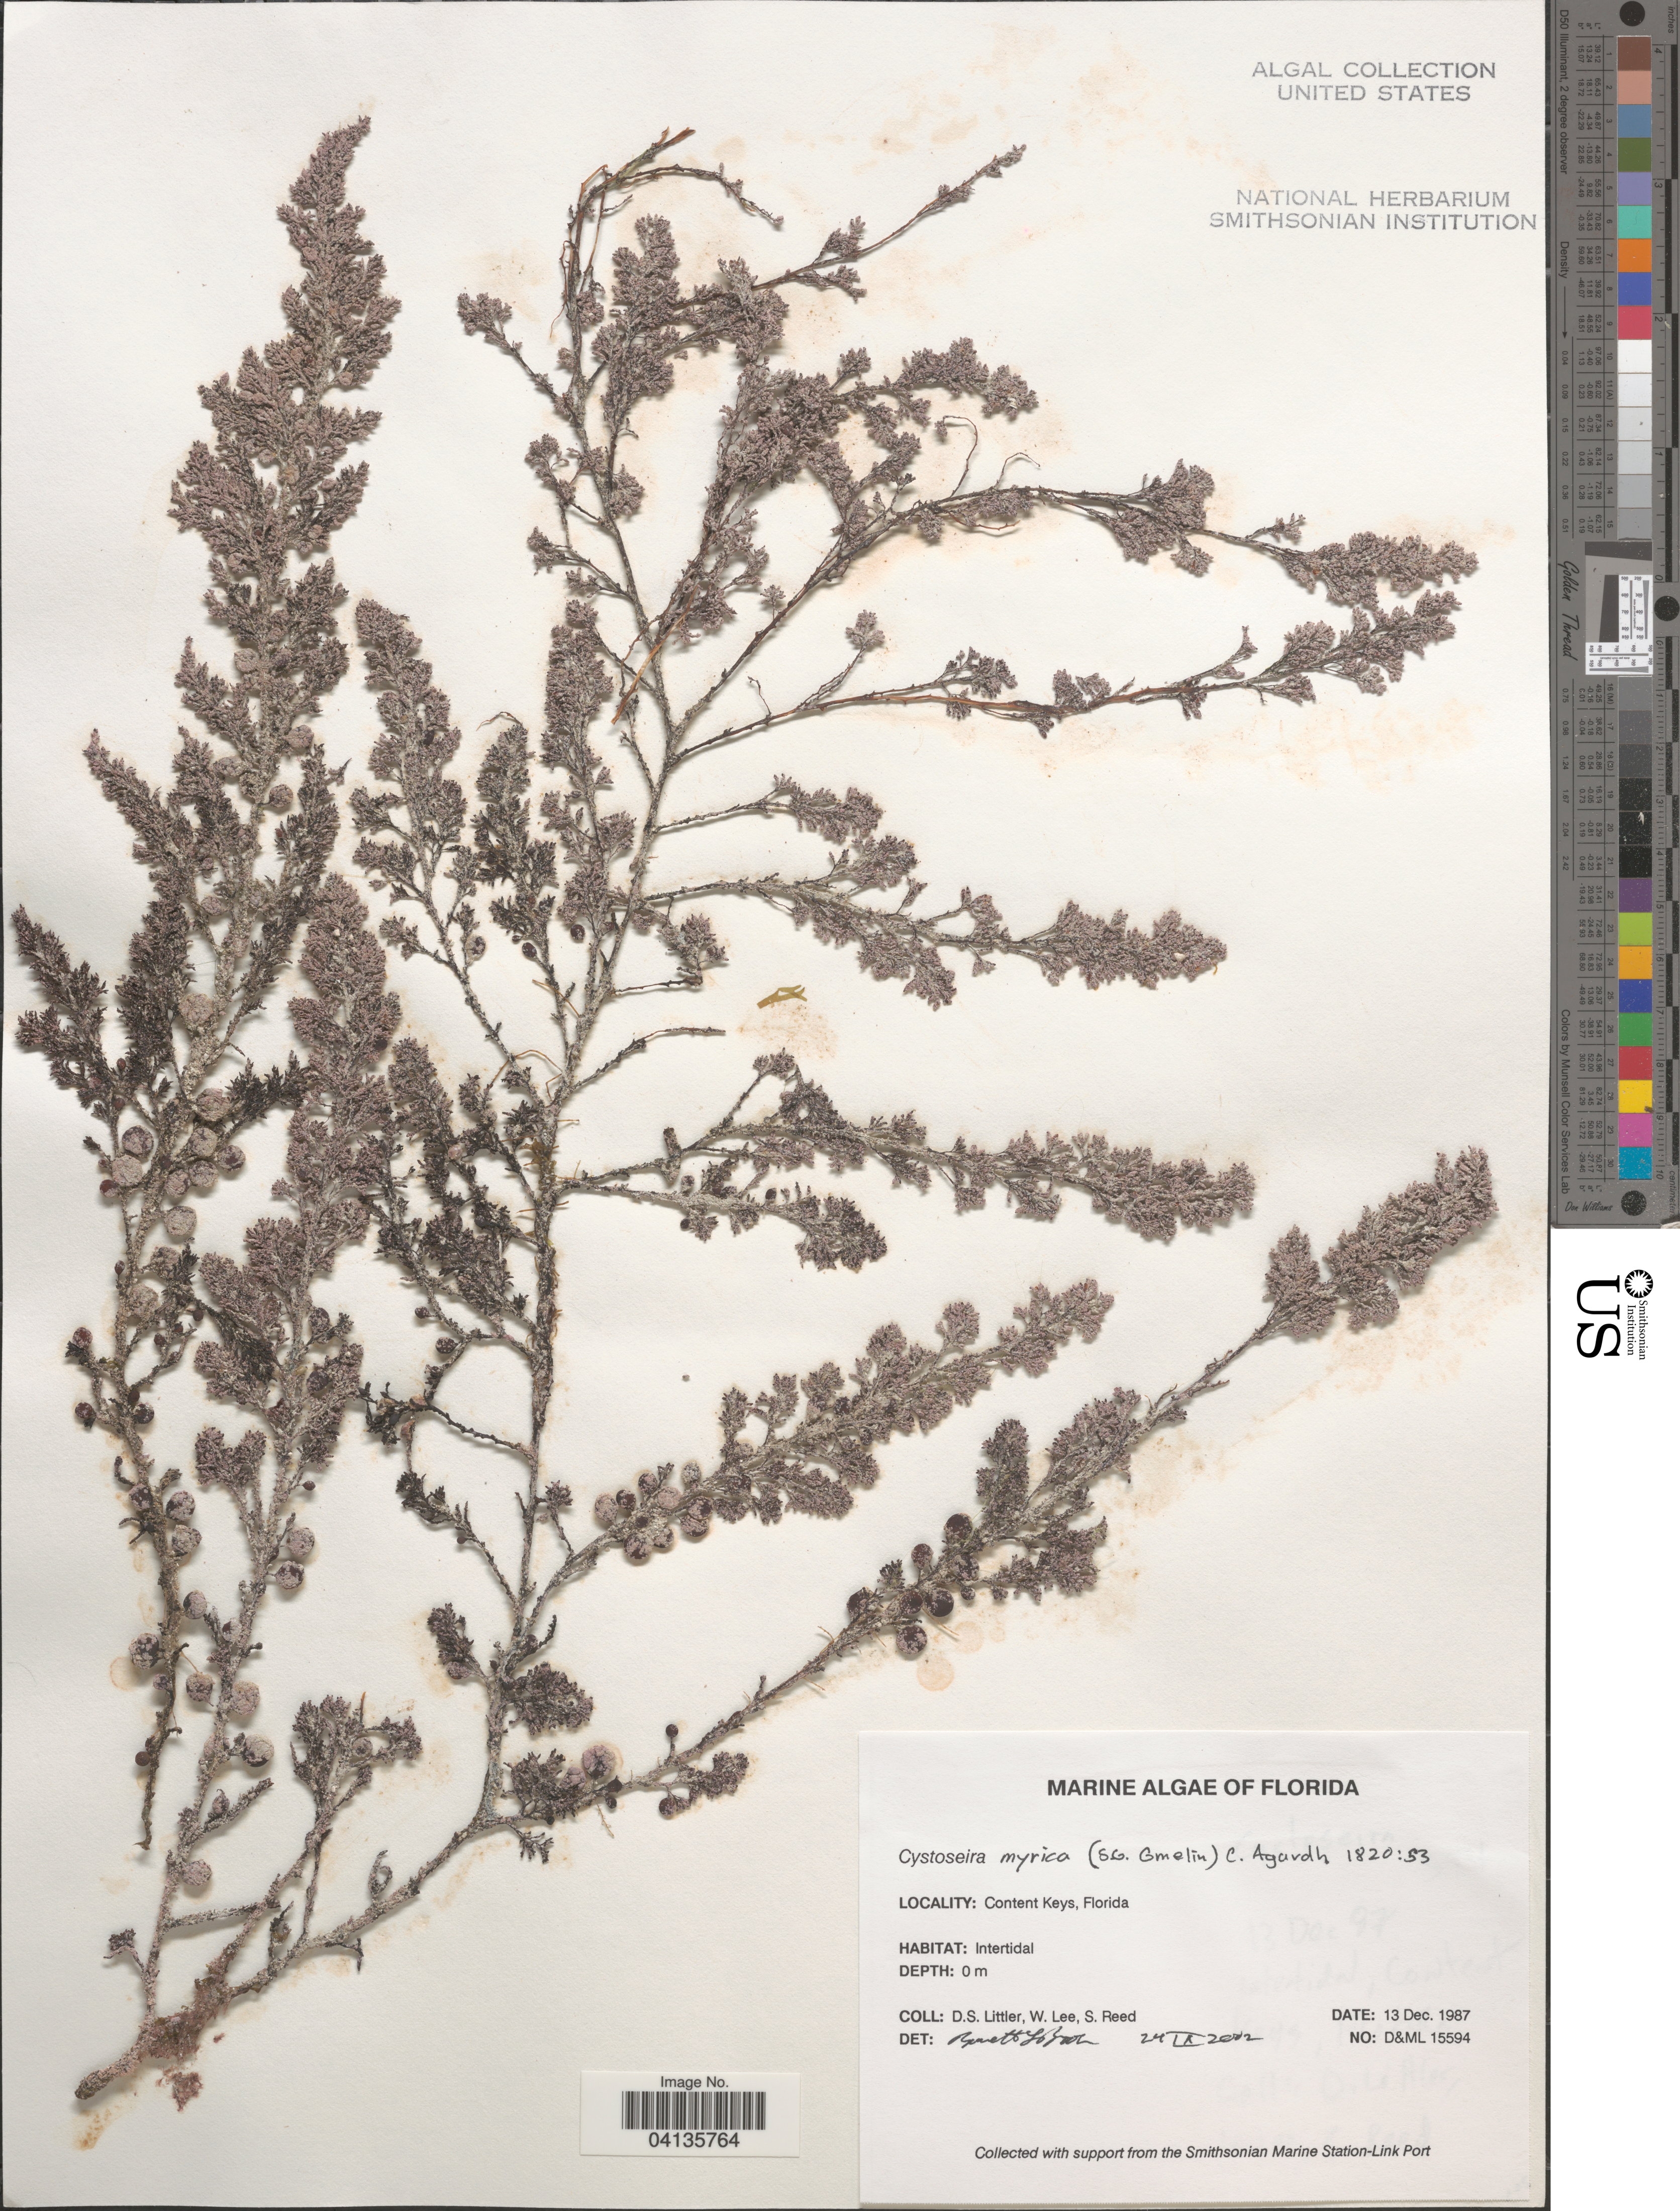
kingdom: Chromista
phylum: Ochrophyta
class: Phaeophyceae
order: Fucales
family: Sargassaceae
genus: Polycladia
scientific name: Polycladia myrica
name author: (S.G.Gmelin) Draisma et al.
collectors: D. S. Littler, W. Lee & S. Reed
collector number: D&ML15594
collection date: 1987-12-13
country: United States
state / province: Florida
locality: Content Keys.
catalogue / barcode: US 238580